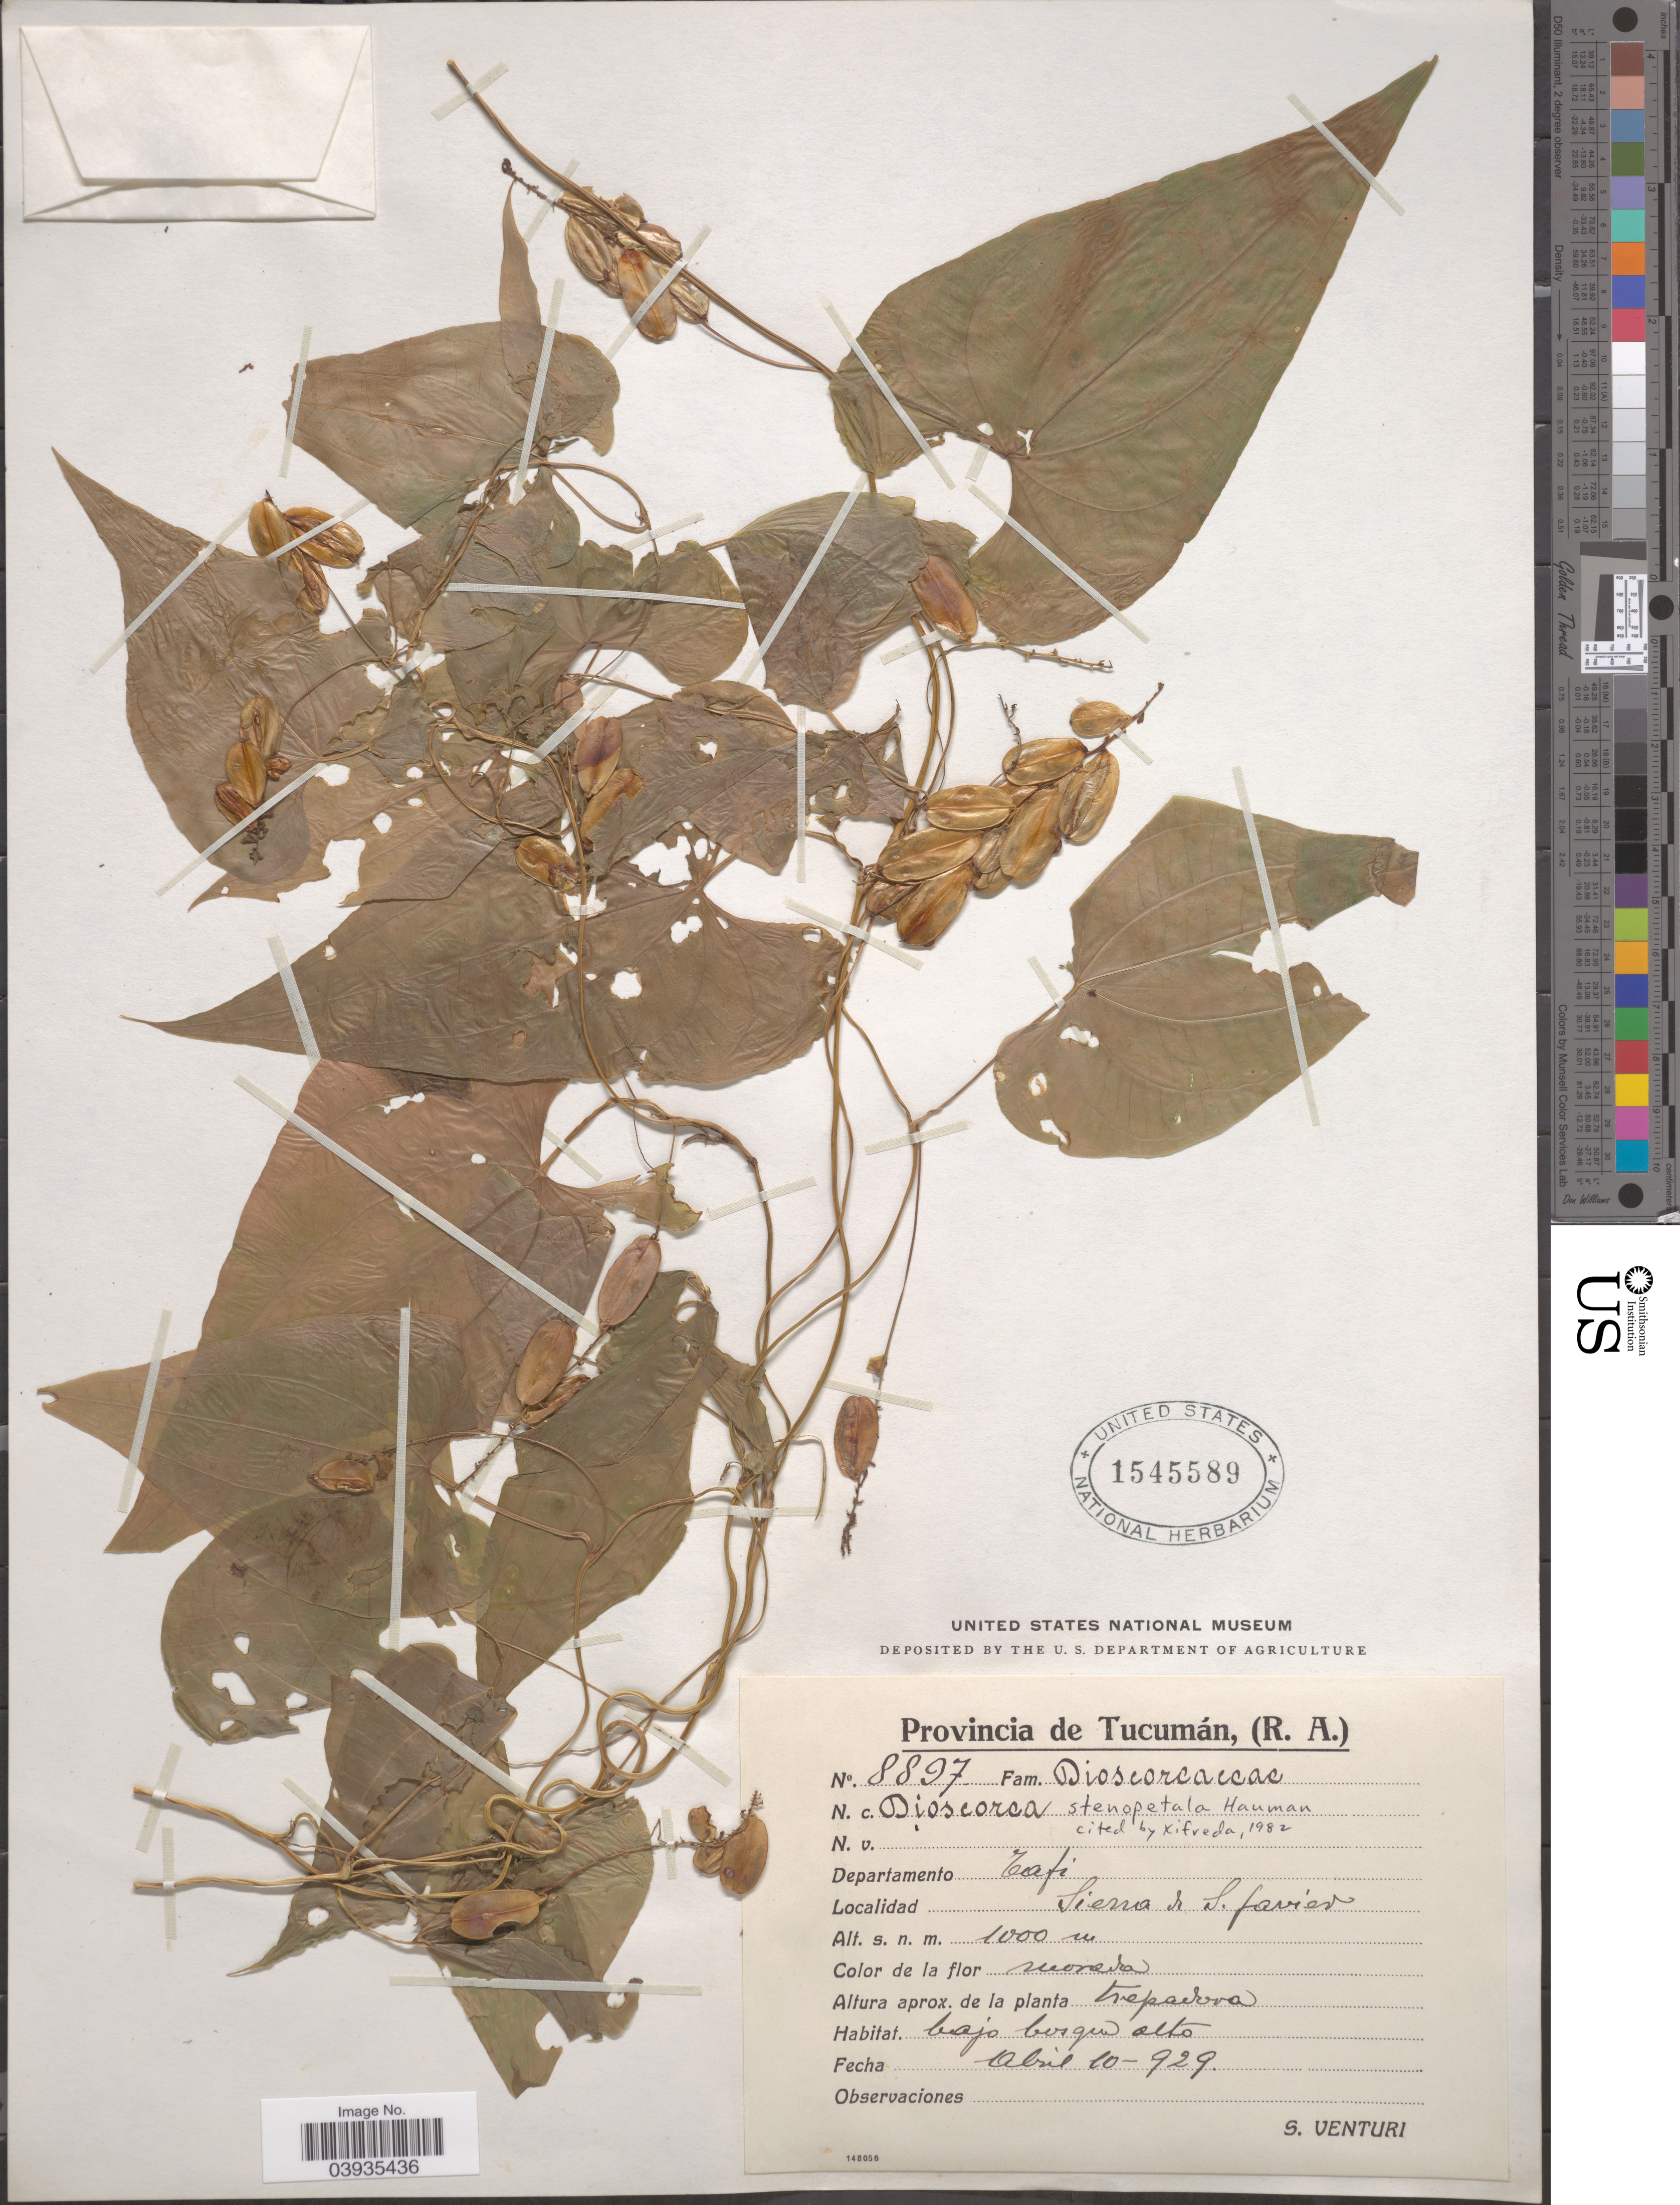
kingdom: Plantae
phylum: Tracheophyta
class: Liliopsida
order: Dioscoreales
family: Dioscoreaceae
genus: Dioscorea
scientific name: Dioscorea stenopetala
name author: Hauman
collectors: S. Venturi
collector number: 8897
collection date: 1929-04-10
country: Argentina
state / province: Tucuman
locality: Departamento Tafi. Sierra et S. Javier.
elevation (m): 1000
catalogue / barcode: US 1545589